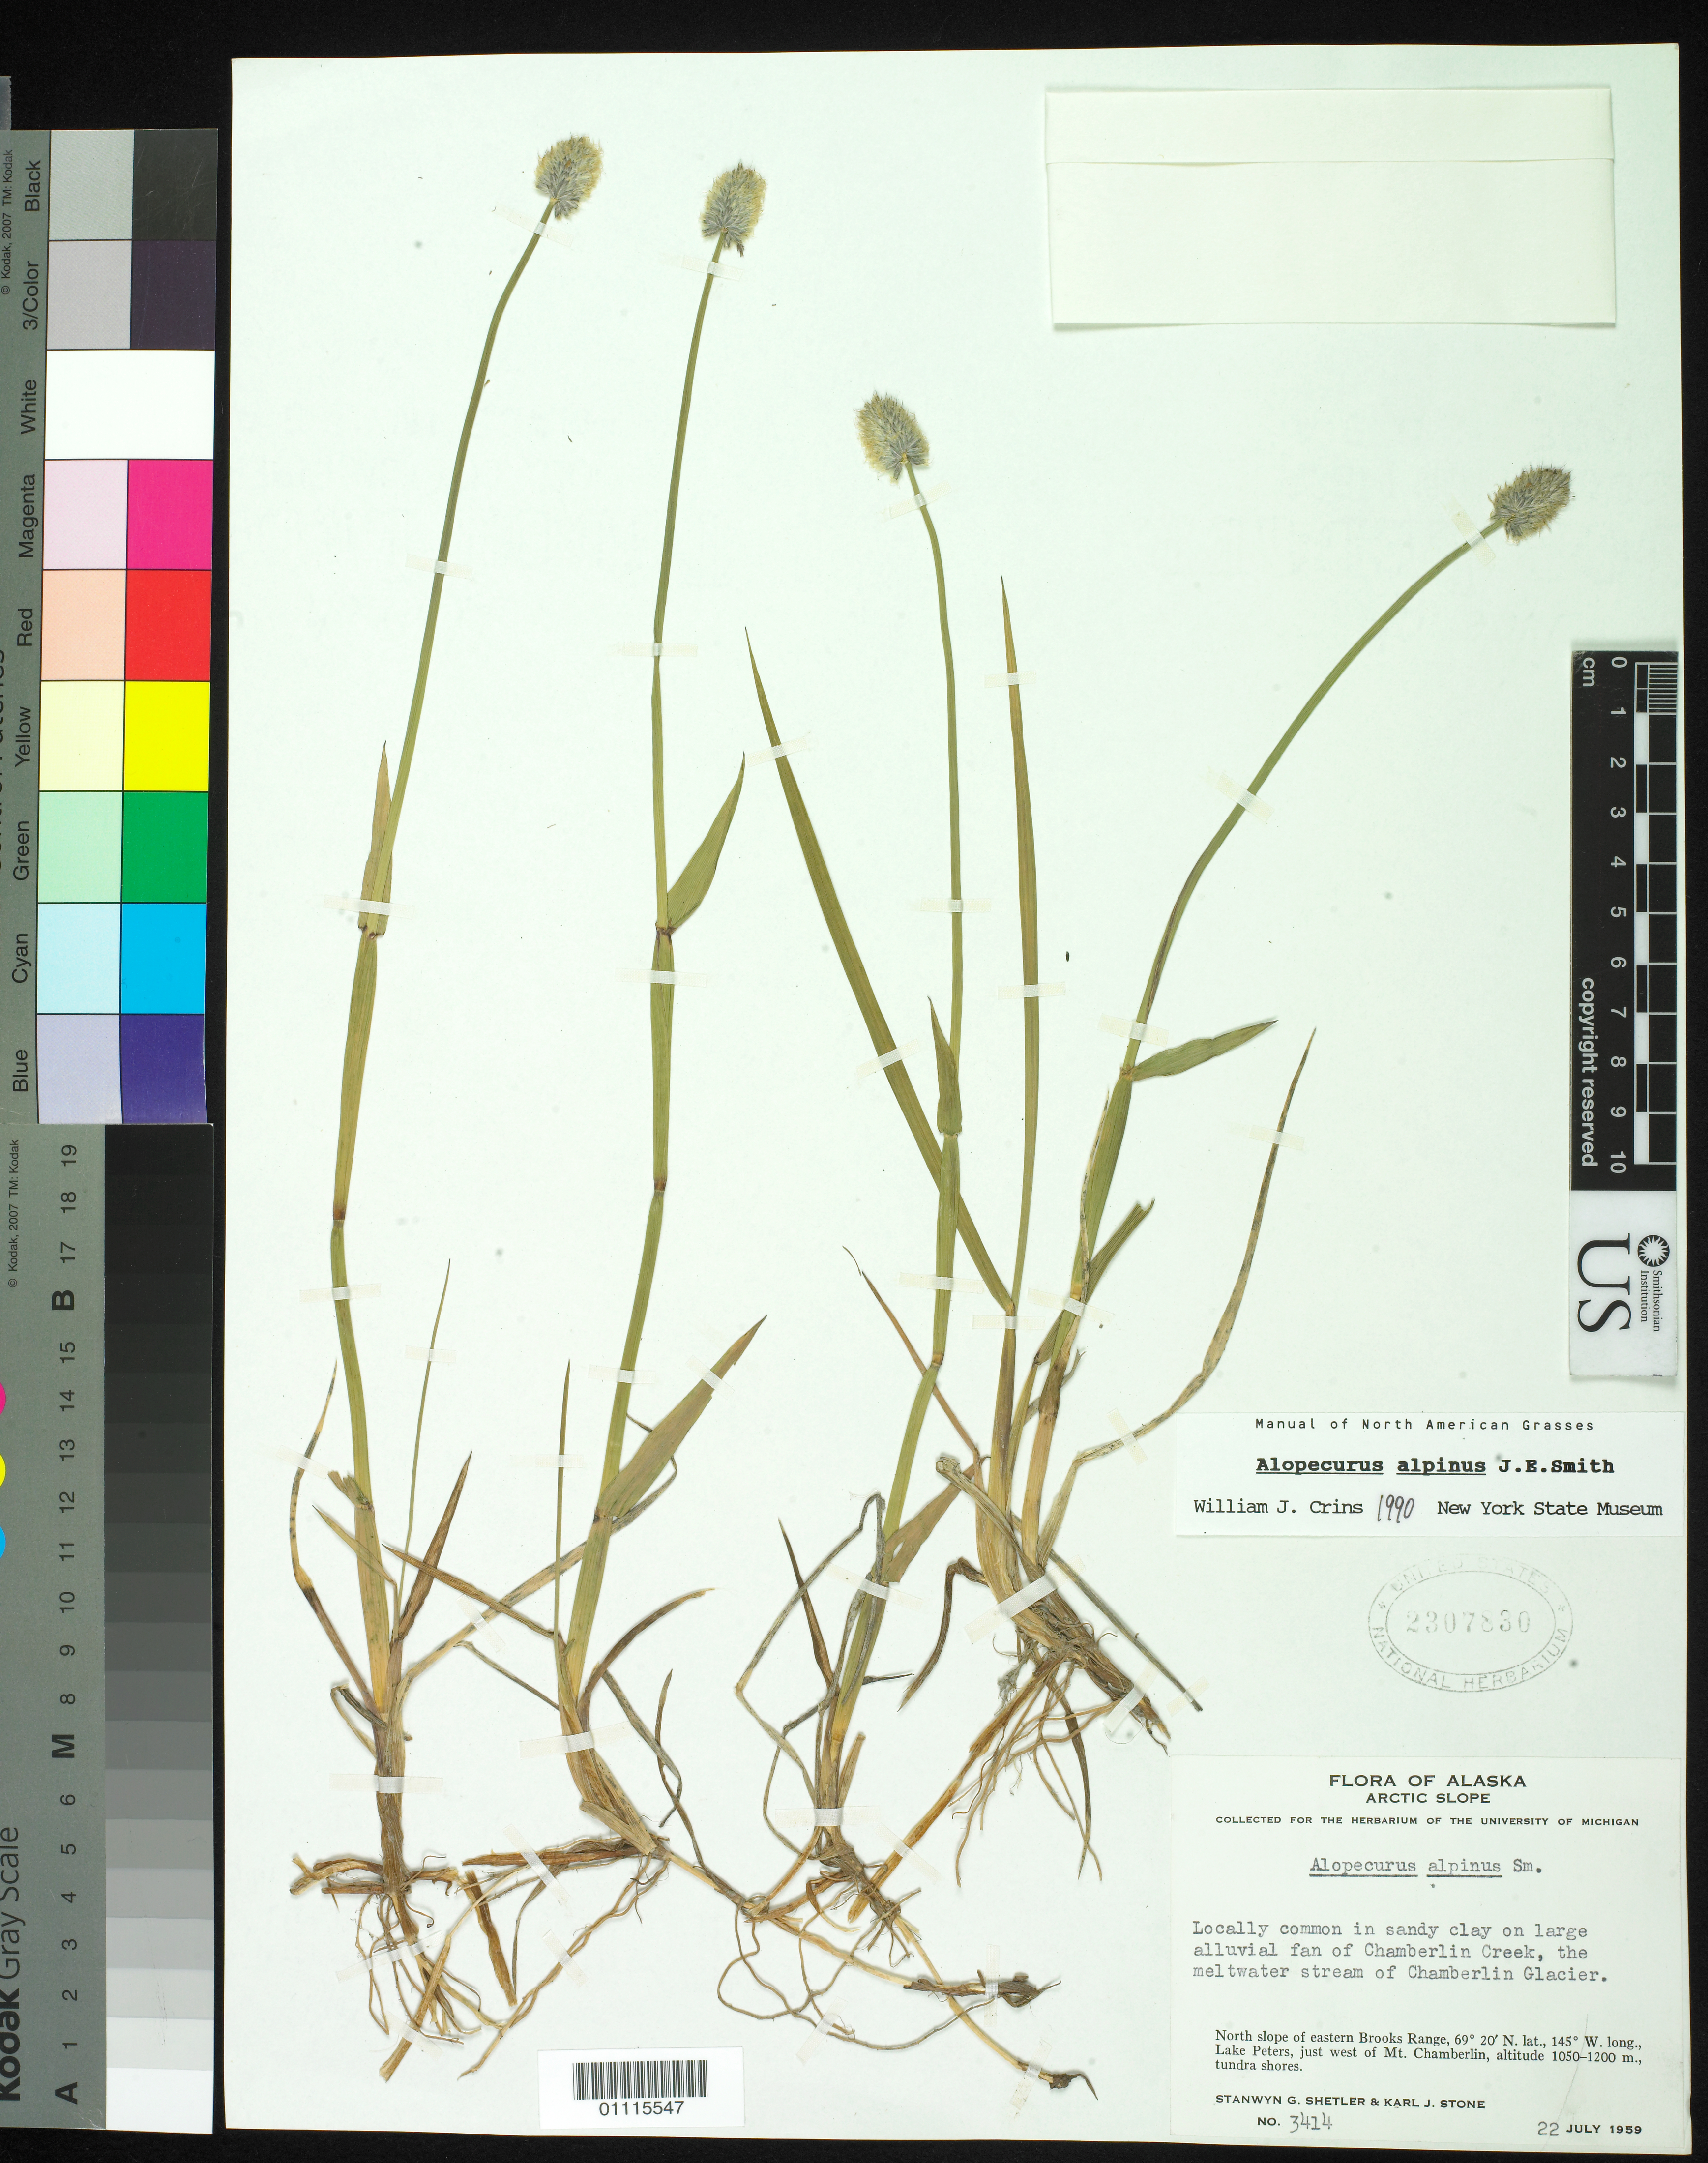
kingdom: Plantae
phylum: Tracheophyta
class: Liliopsida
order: Poales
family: Poaceae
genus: Alopecurus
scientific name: Alopecurus magellanicus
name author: Lam.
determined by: Poaceae Reorganization Project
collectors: S. Shetler & K. J. Stone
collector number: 3414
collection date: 1959-07-22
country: United States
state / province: Alaska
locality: N slope of eastern Brooks Range, Lake Peters, just W of Mt. Chamberlin.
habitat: in sandy clay on large alluvial fan of Chamberlin Creek, the meltwater stream of Chamberlin Glacier.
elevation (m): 1050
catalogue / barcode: US 2307830